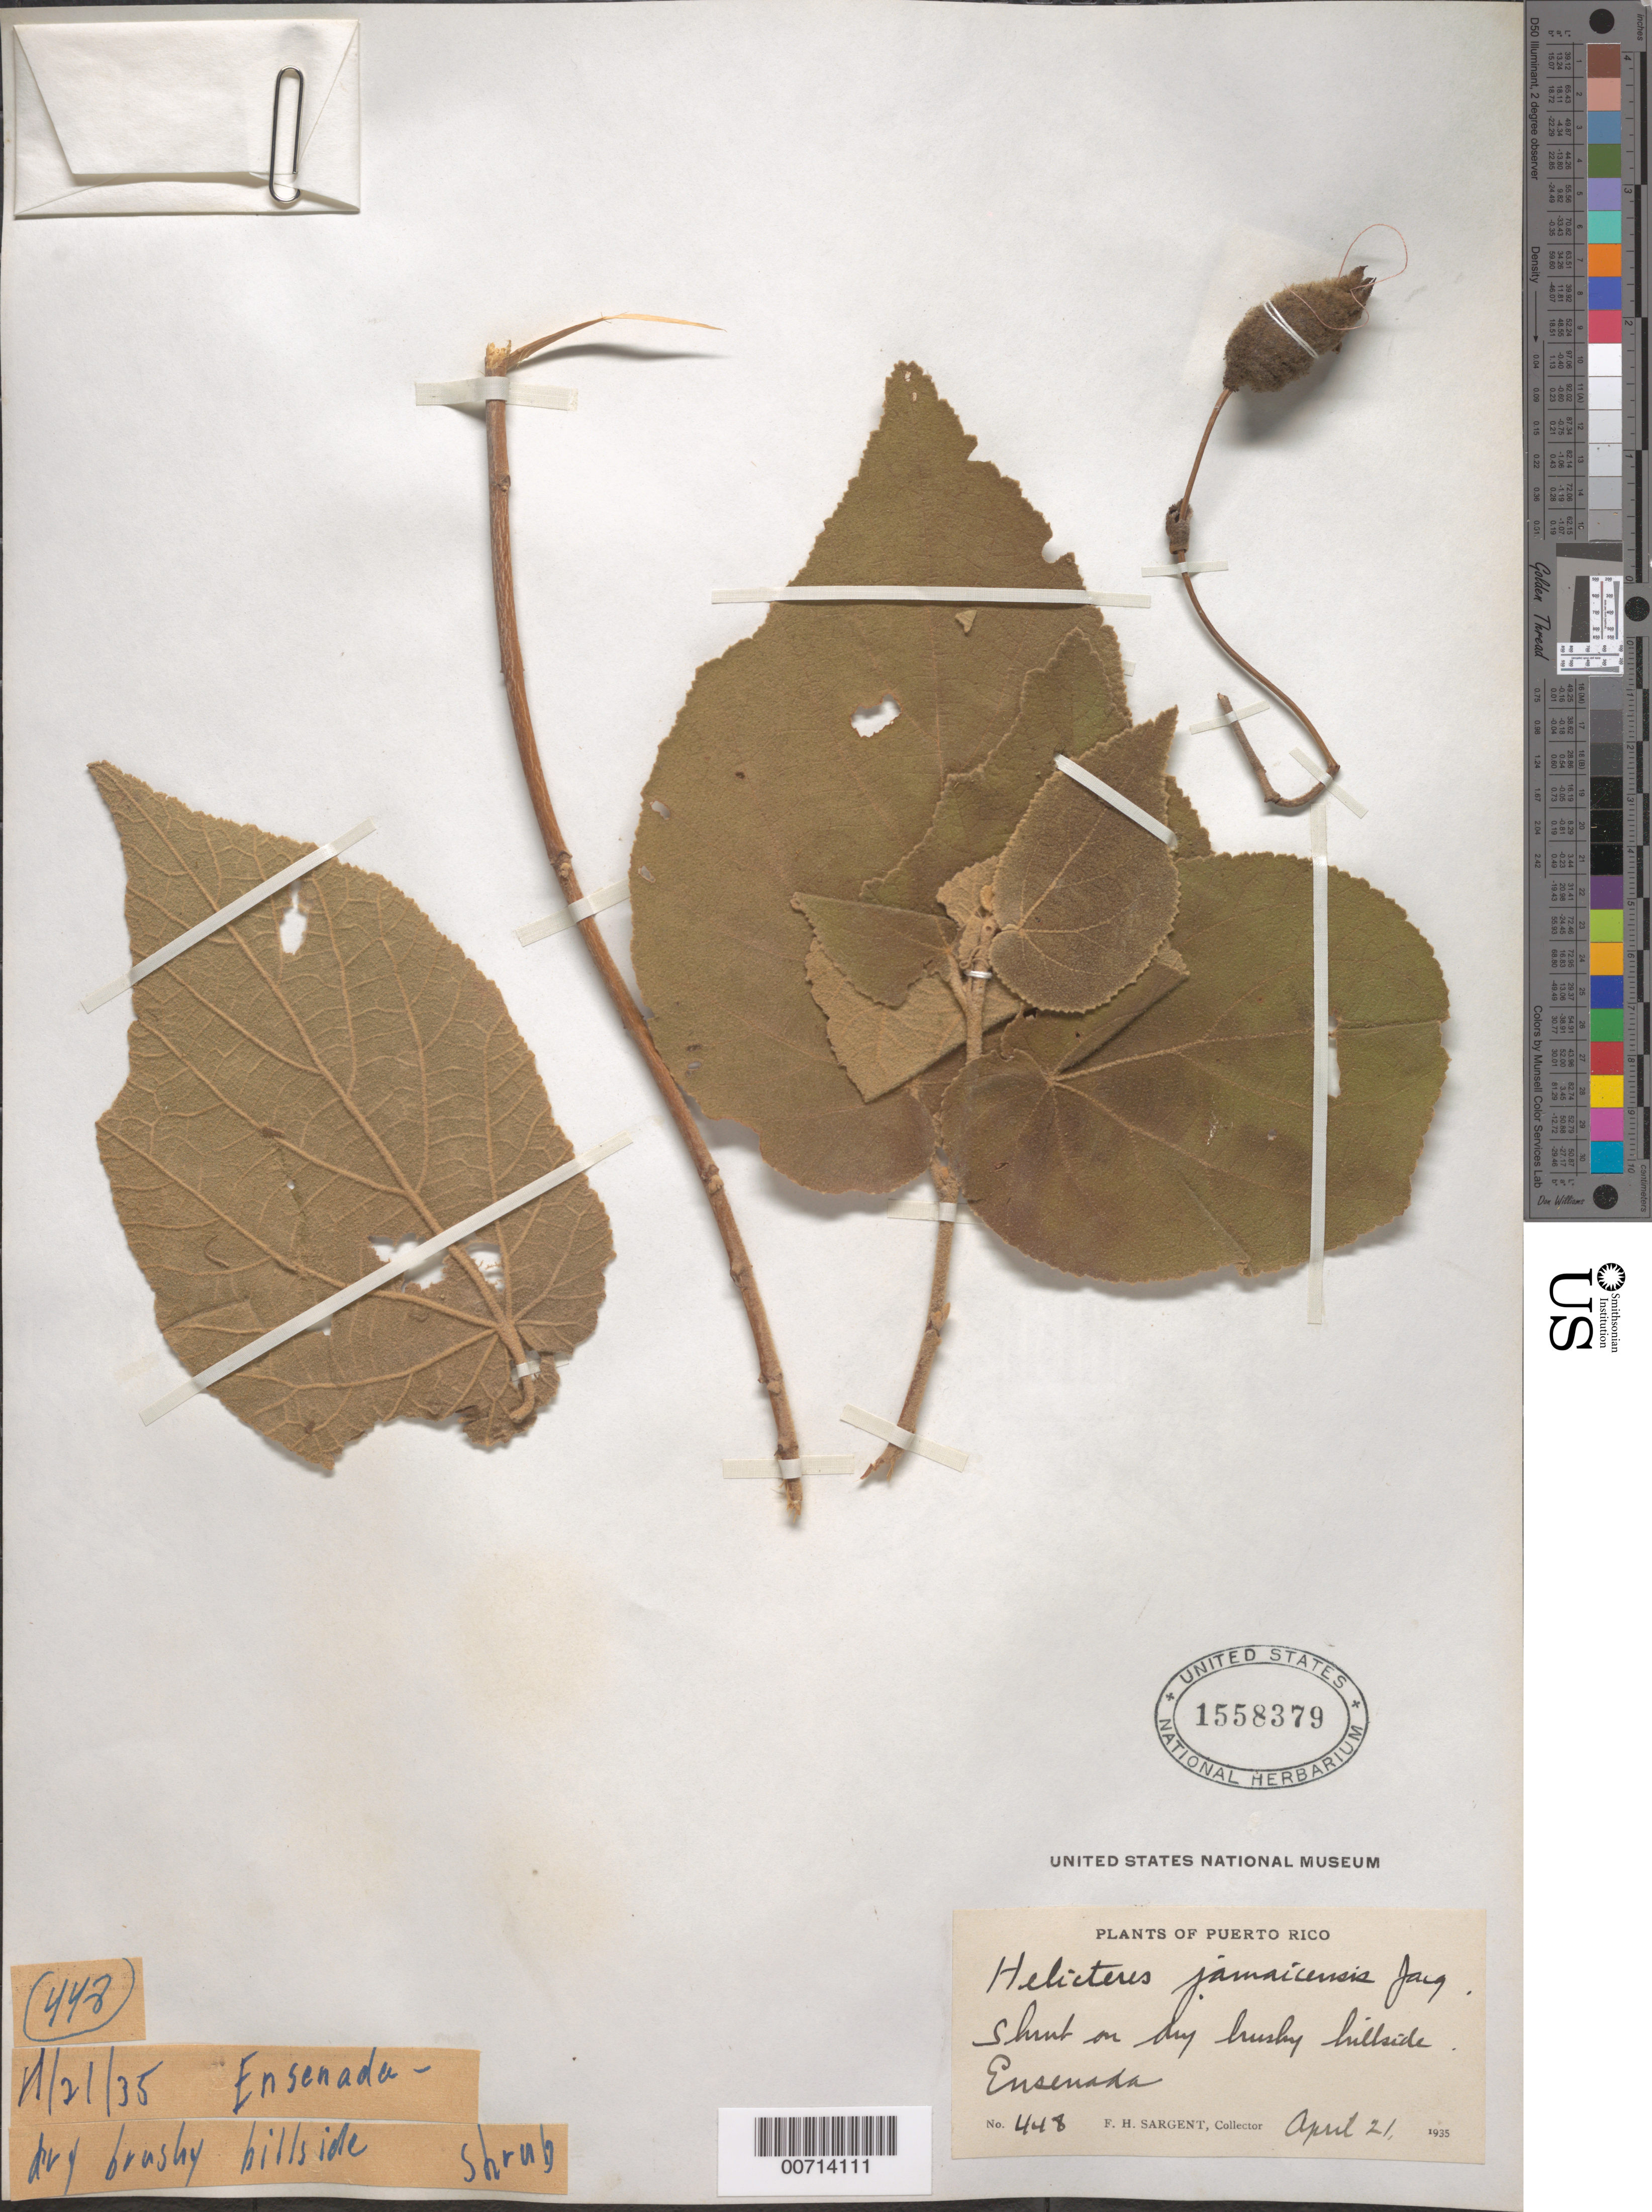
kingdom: Plantae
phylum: Tracheophyta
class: Magnoliopsida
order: Malvales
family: Malvaceae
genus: Helicteres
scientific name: Helicteres jamaicensis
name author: Jacq.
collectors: F. H. Sargent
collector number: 448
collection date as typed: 21 Apr 1935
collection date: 1935-04-21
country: Puerto Rico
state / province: Guánica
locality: Ensenada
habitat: Dry brushy hillside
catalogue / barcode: US 1558379